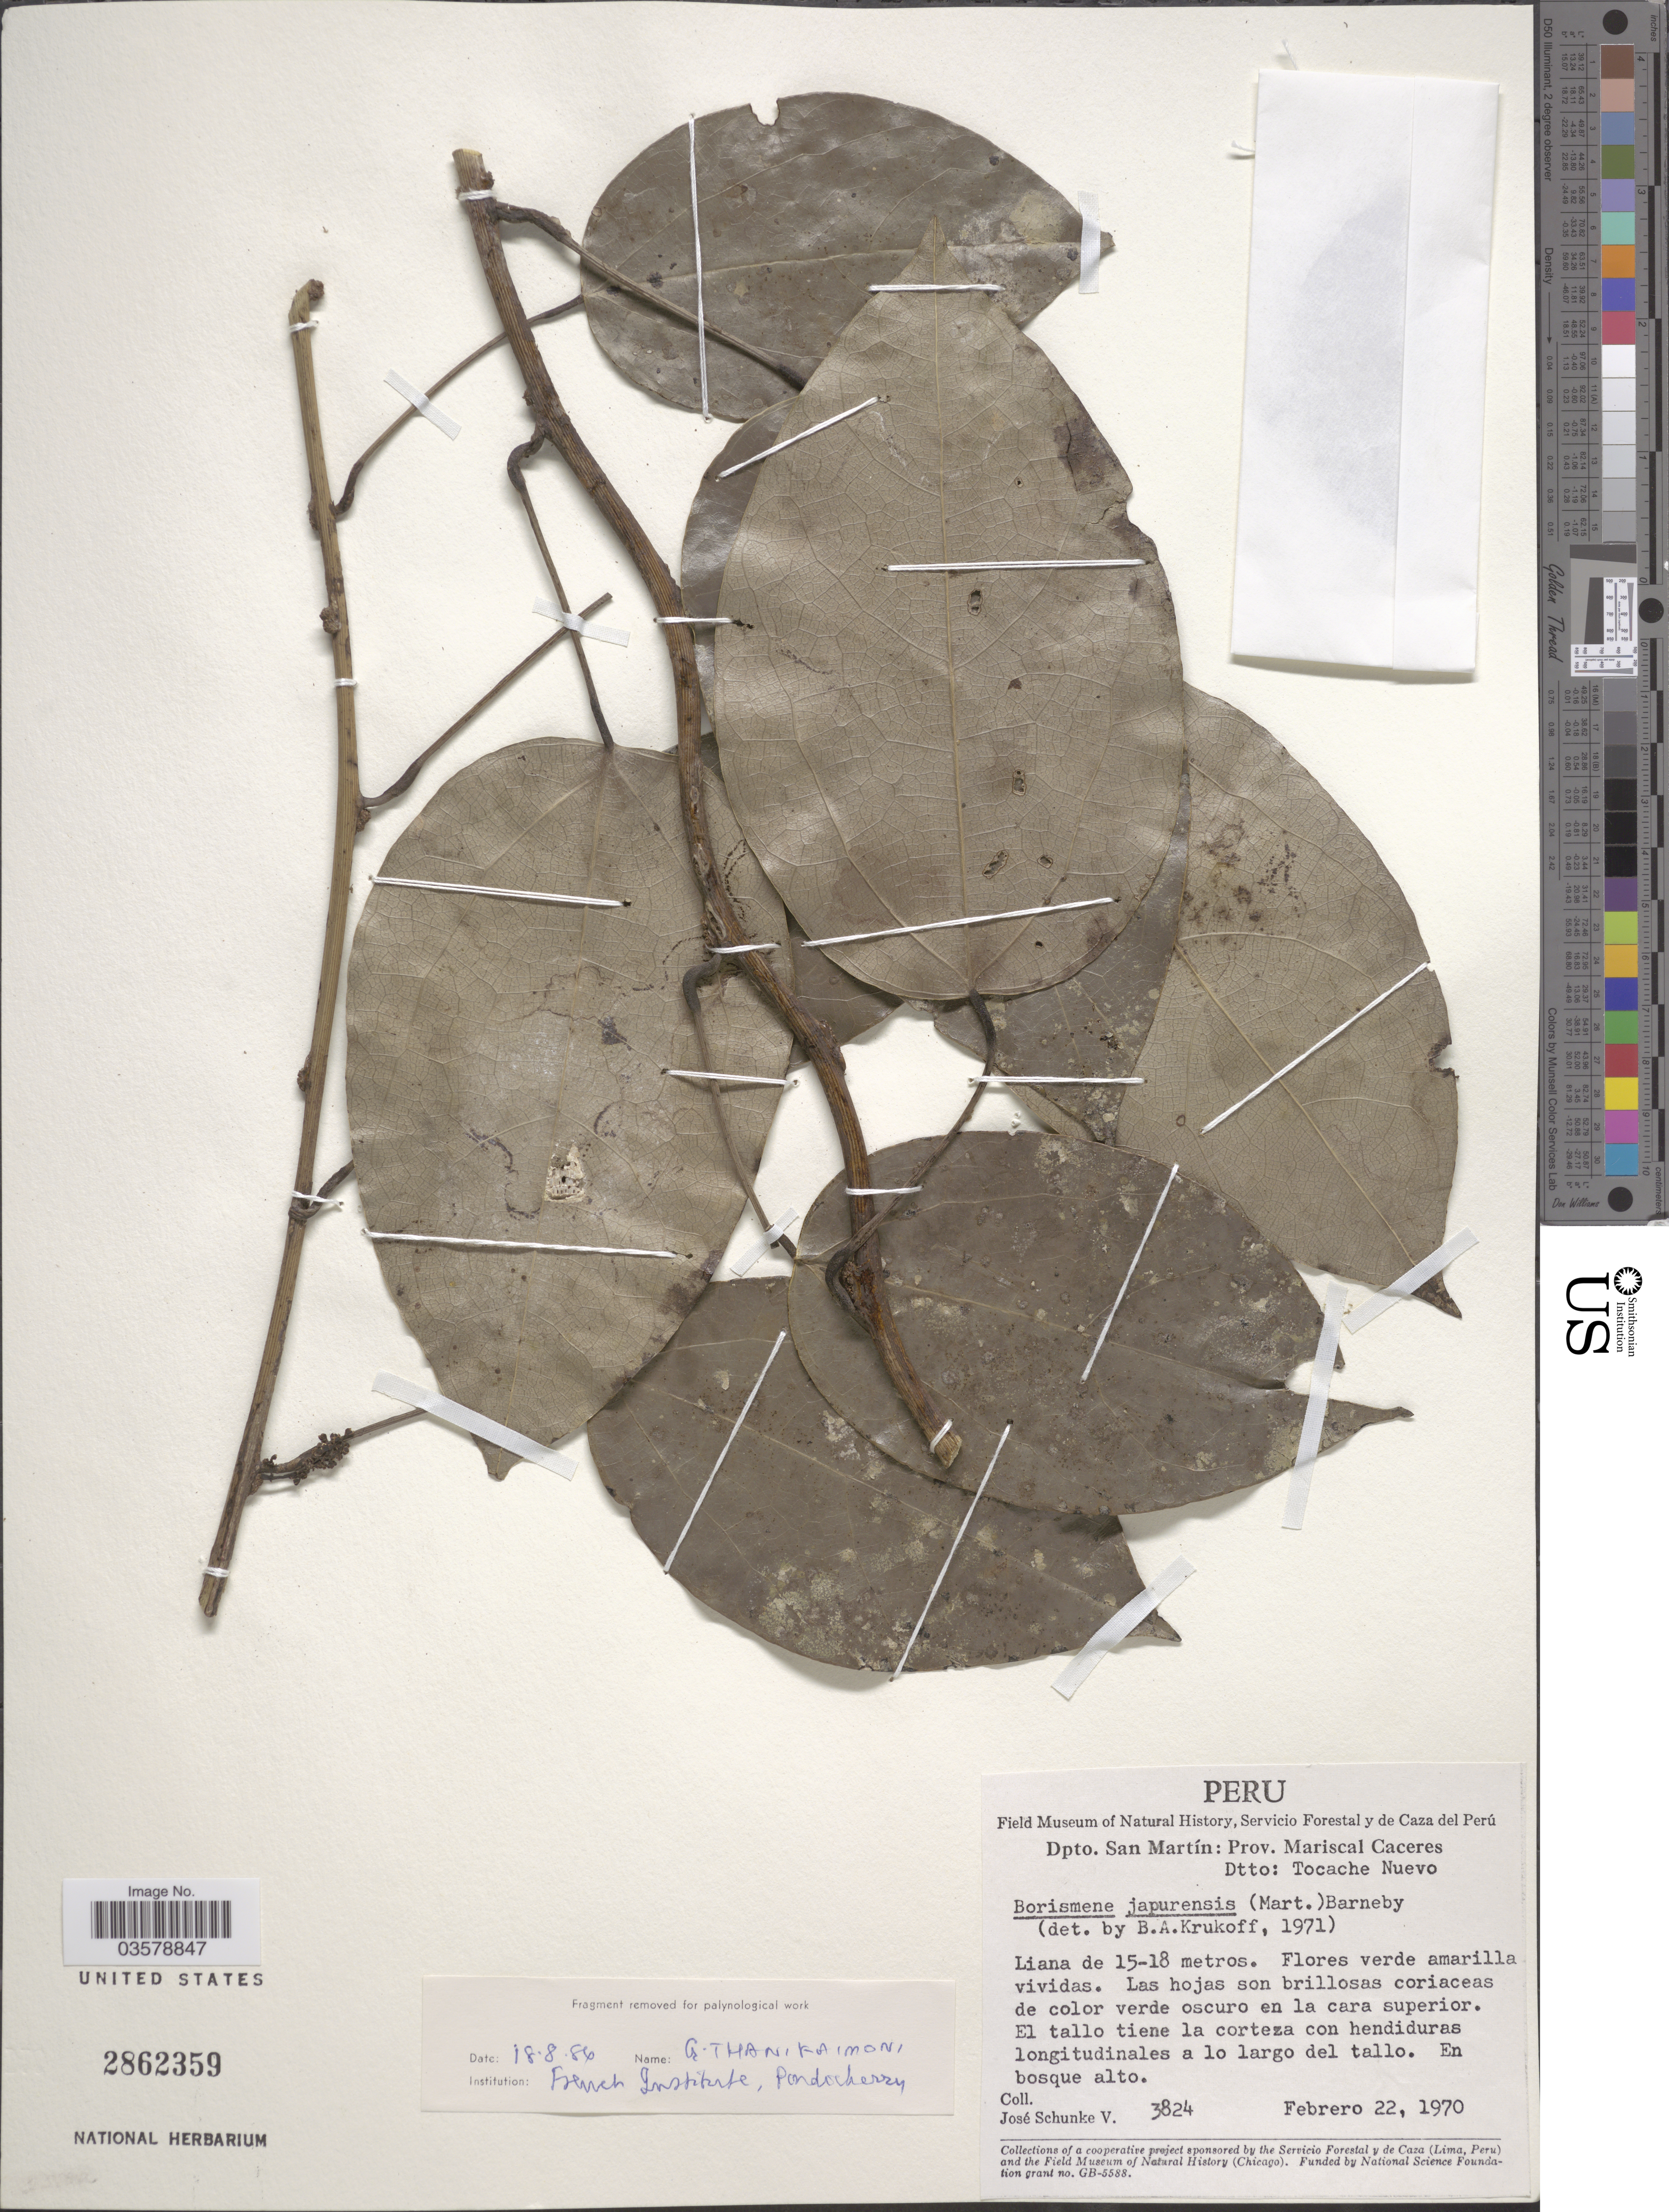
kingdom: Plantae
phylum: Tracheophyta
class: Magnoliopsida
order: Ranunculales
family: Menispermaceae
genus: Borismene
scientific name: Borismene japurensis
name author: (Mart.) Barneby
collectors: J. Schunke Vigo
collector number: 3824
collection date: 1970-02-22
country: Peru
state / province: San Martín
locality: Dpto. San Martín: Prov. Mariscal Caceres, Dtto: Tocache Nuevo.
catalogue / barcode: US 2862359